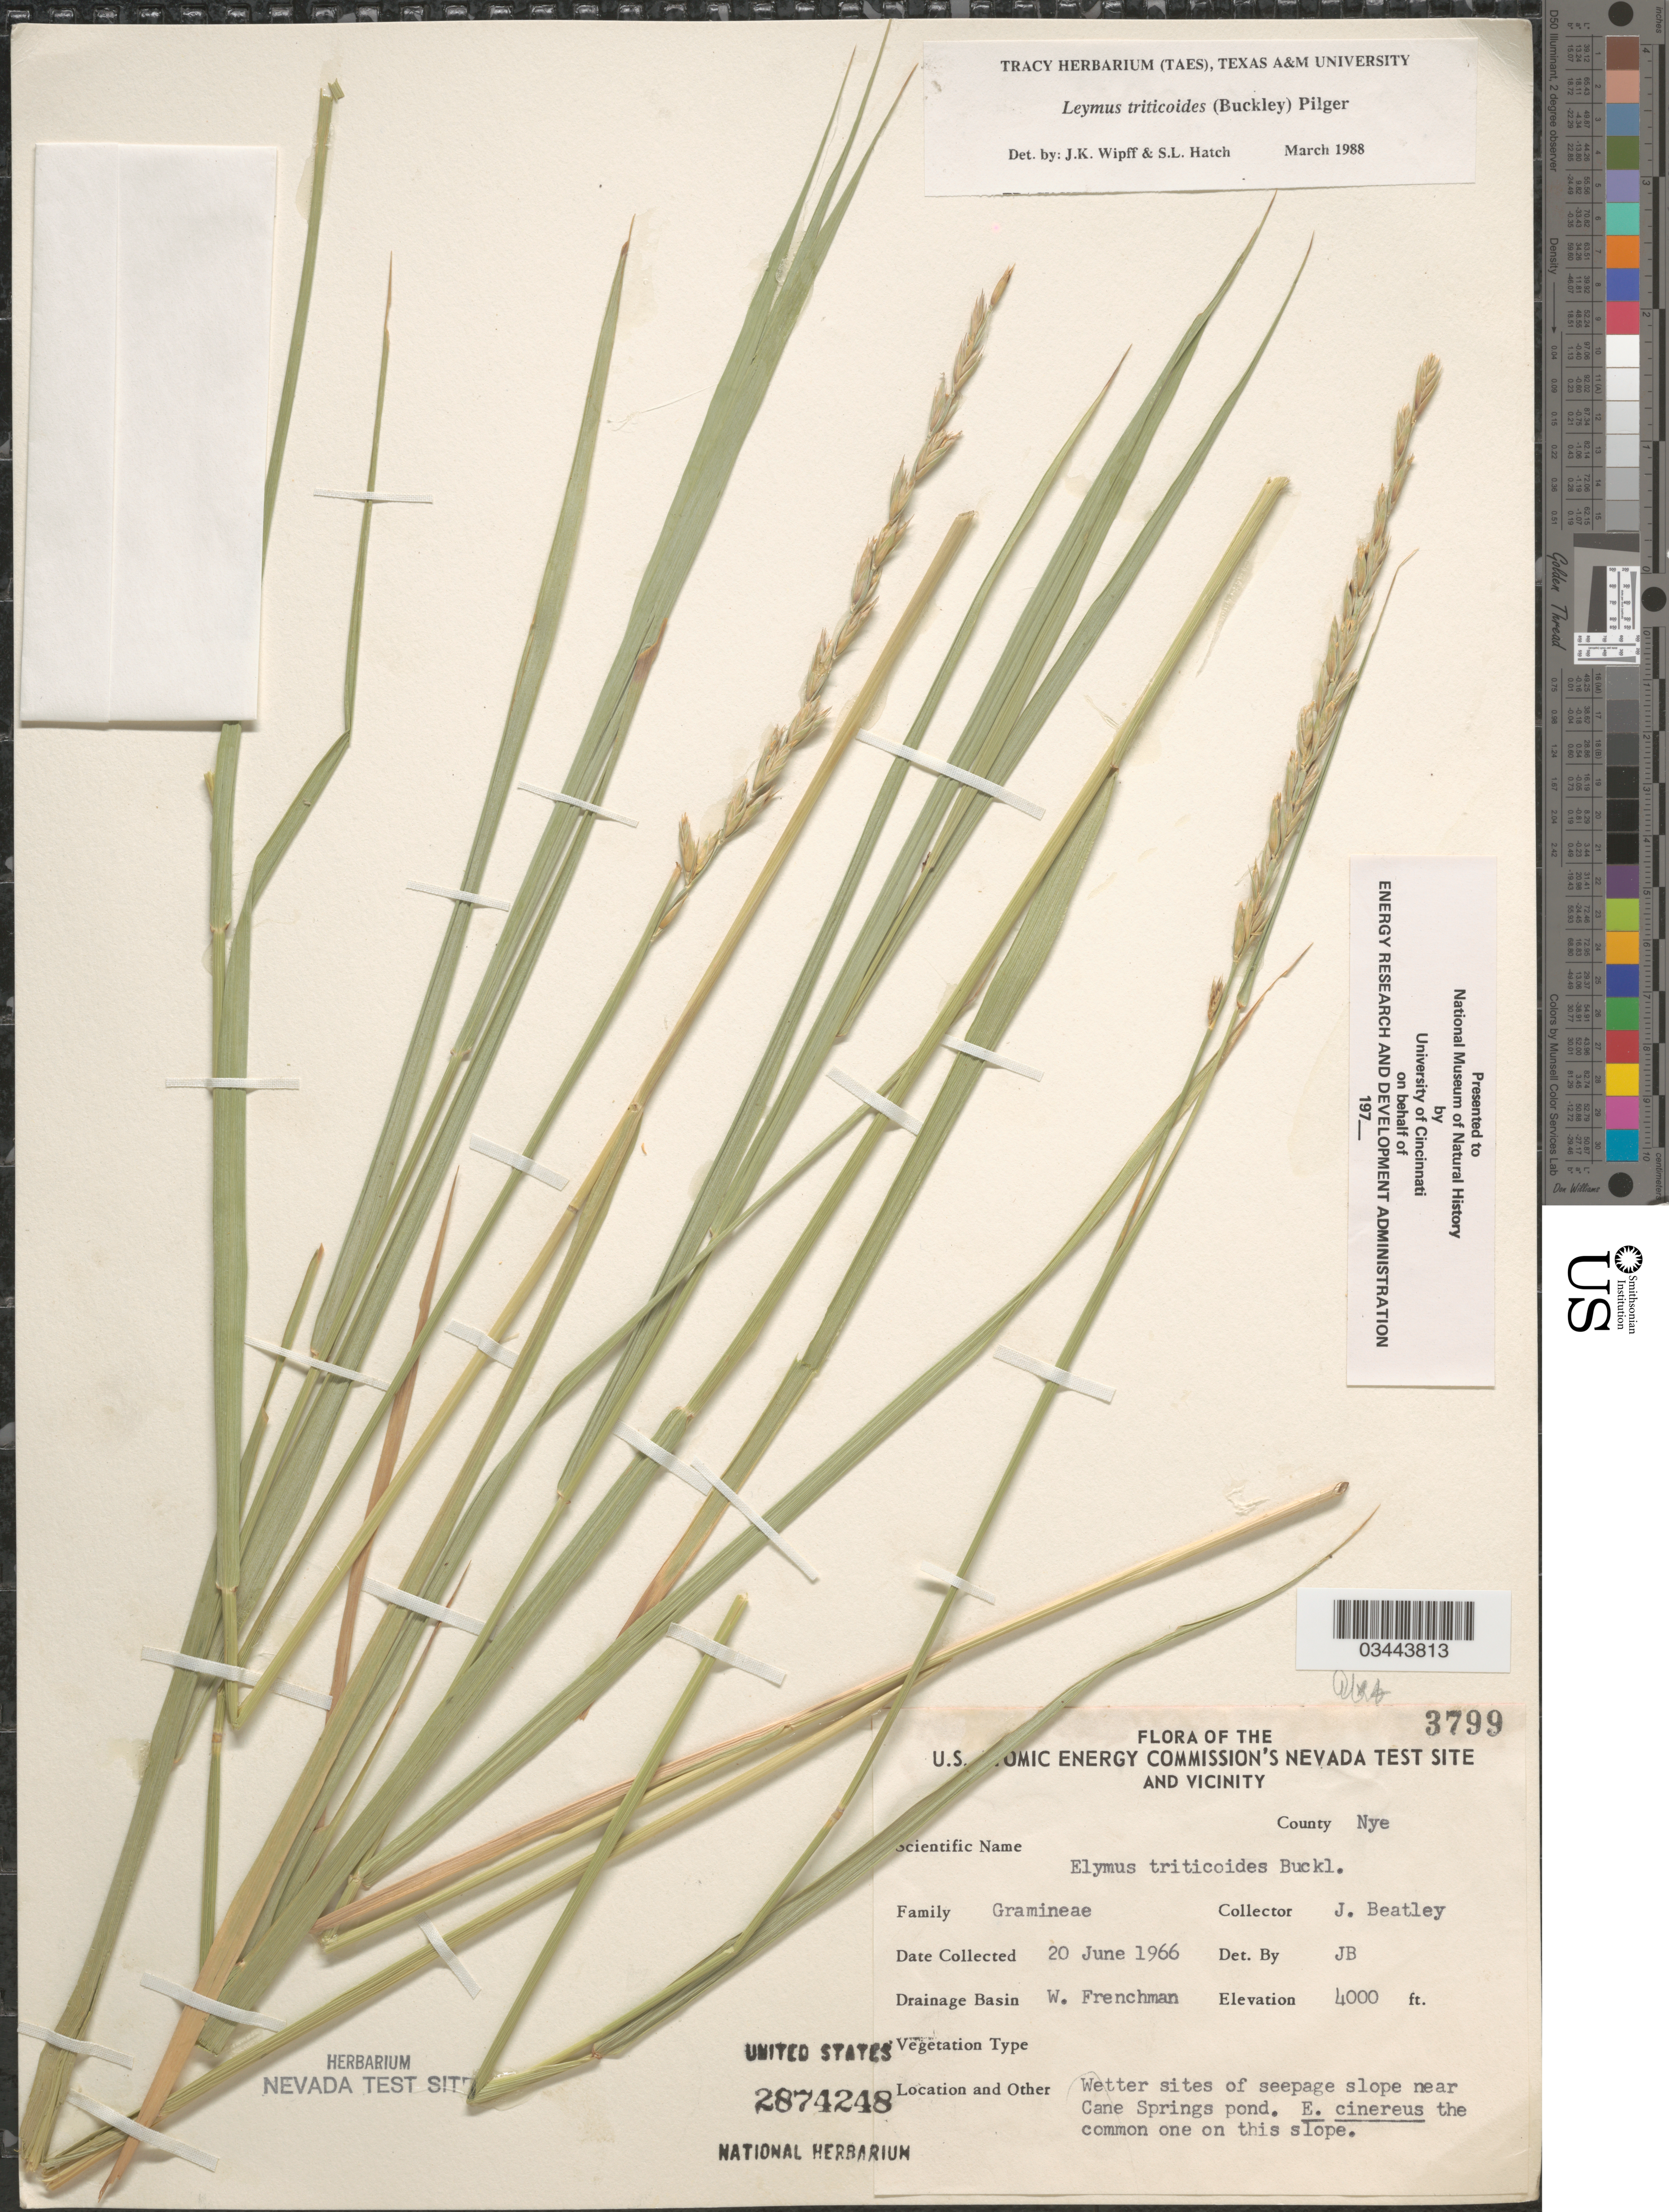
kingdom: Plantae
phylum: Tracheophyta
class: Liliopsida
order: Poales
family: Poaceae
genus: Leymus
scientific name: Leymus triticoides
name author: (Buckley) Pilg.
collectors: J. C. Beatley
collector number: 3799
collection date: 1966-06-20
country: United States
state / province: Nevada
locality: U.S.A Atomic Energy Commission's Nevada Test Site And Vicinity. County Nye. Drainage Basin W. Frenchman. Wetter sites of seepage slope near Cane Springs pond.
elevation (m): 1219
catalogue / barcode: US 2874248